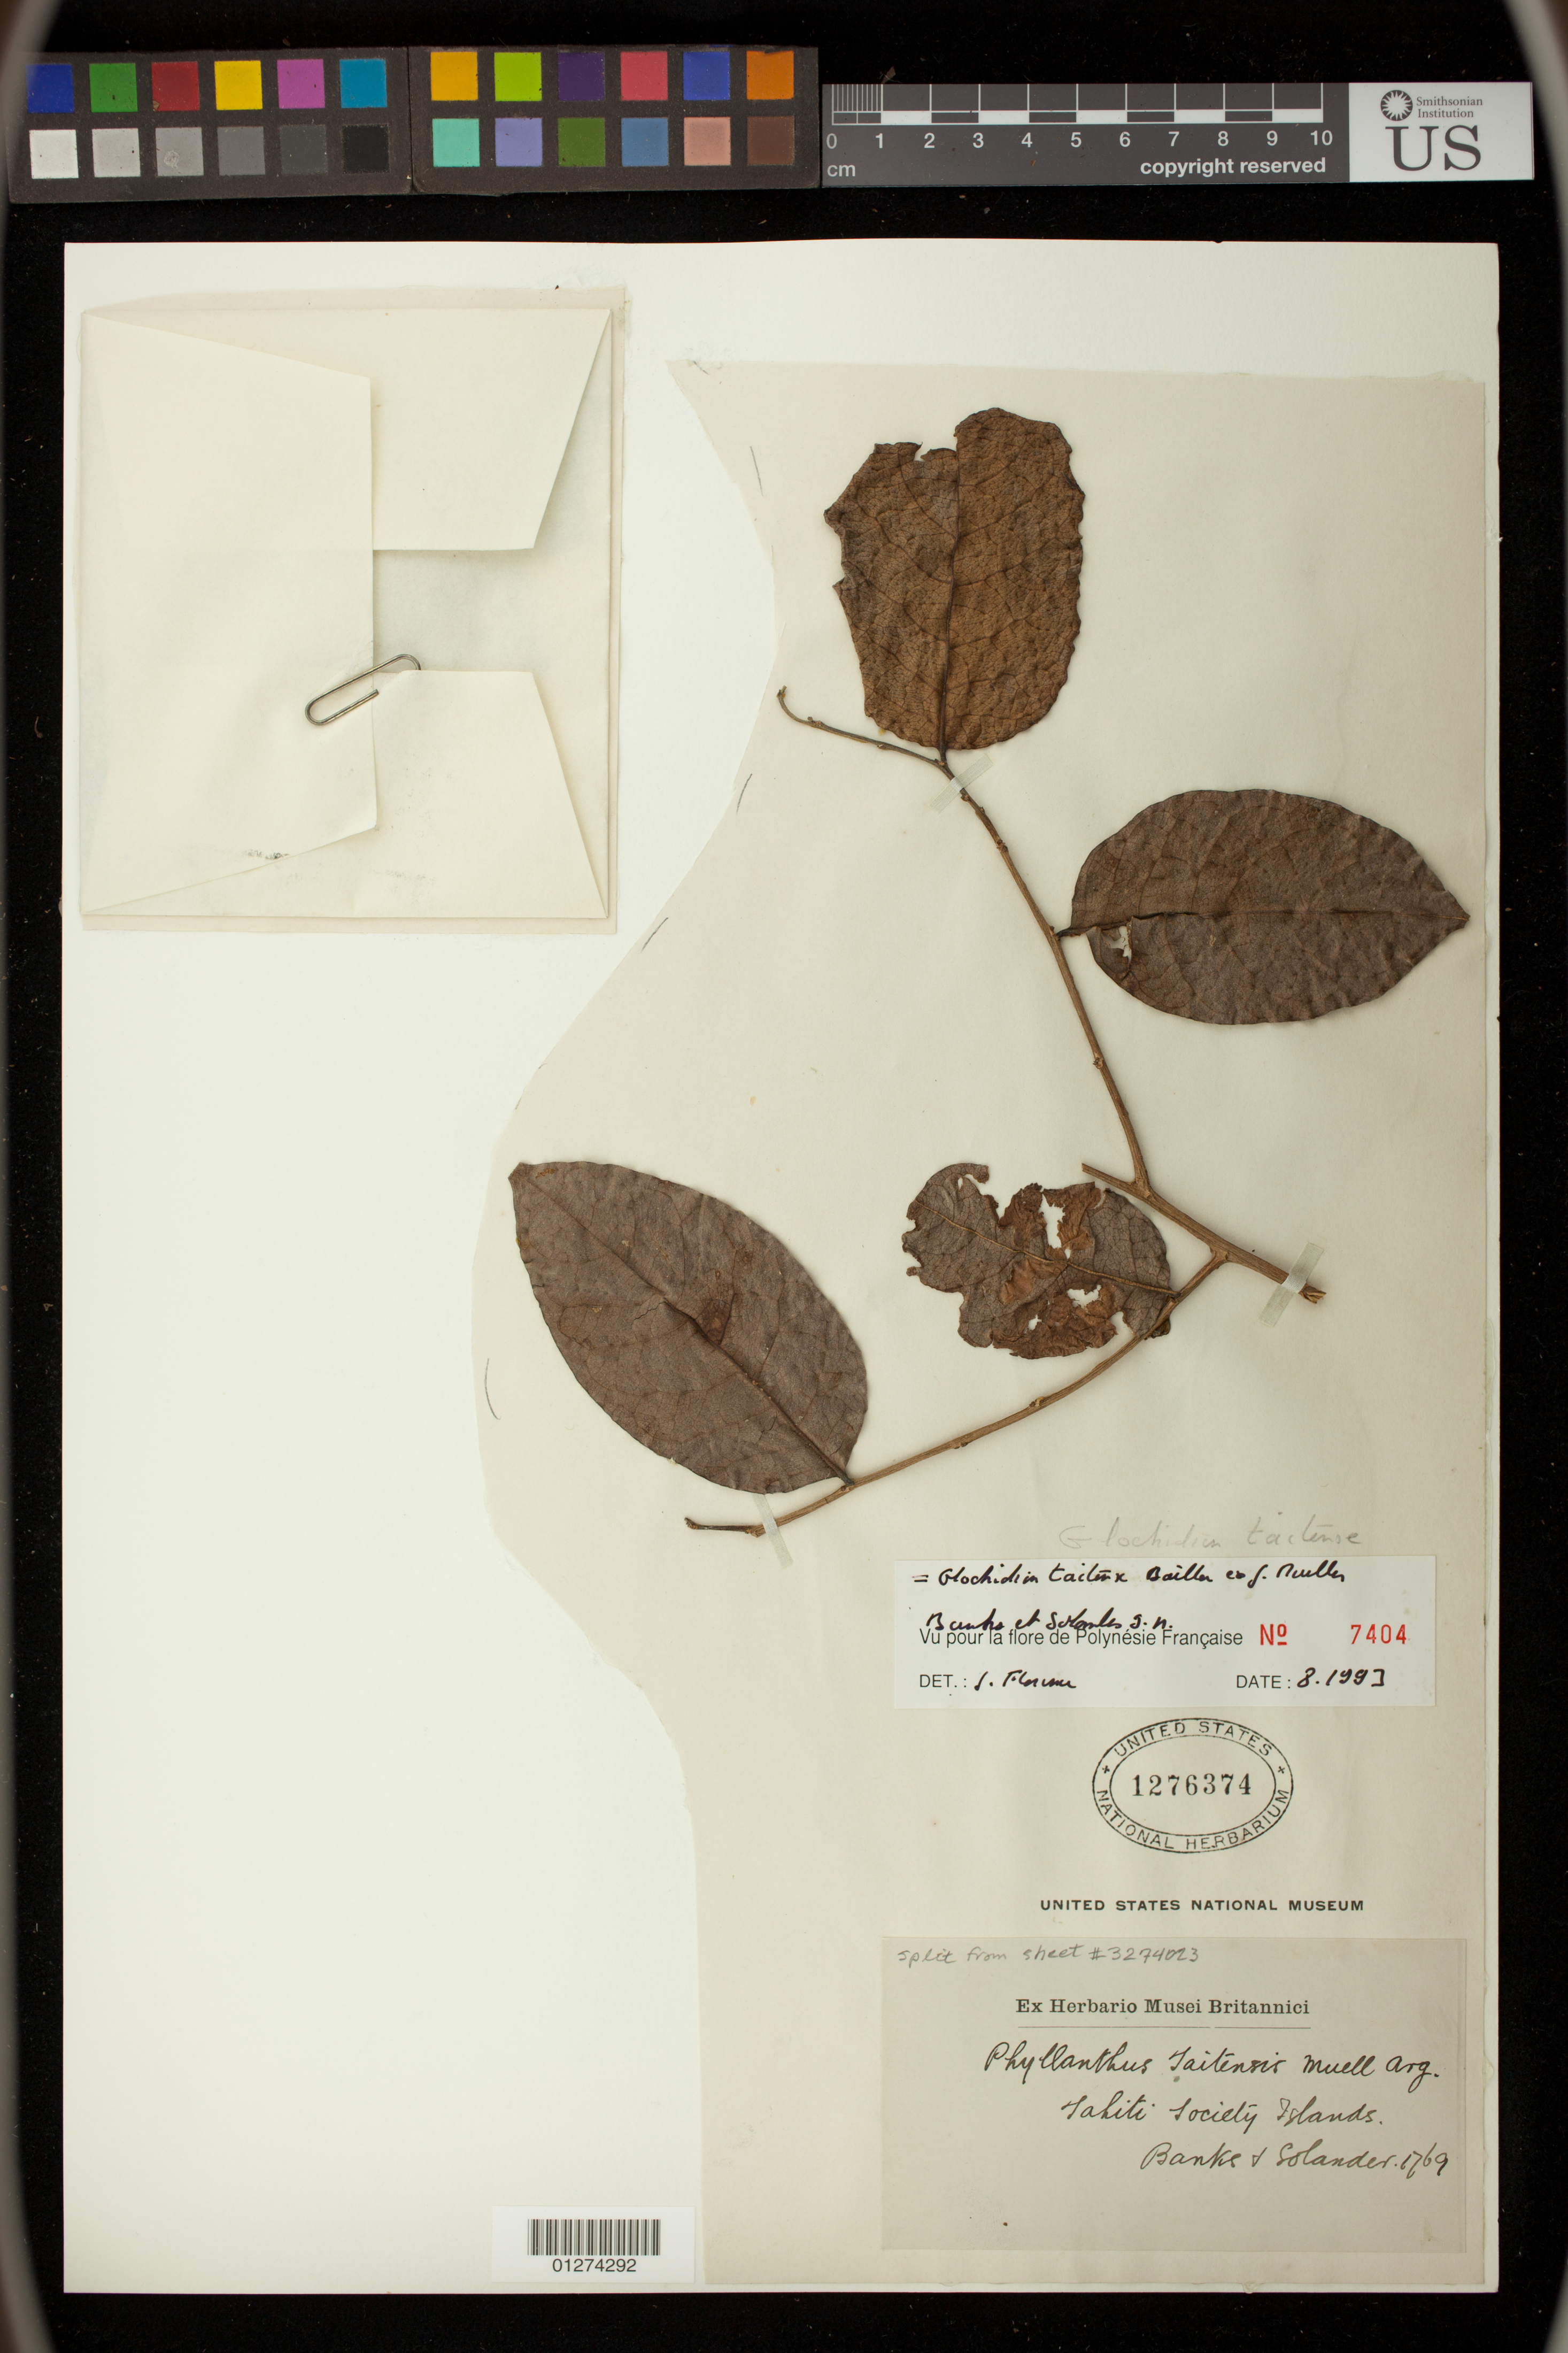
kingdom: Plantae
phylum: Tracheophyta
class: Magnoliopsida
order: Malpighiales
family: Phyllanthaceae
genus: Phyllanthus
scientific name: Phyllanthus taitensis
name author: (Baill. ex Müll. Arg.) Müll. Arg.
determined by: Wagner, W. L., (BOT), Smithsonian Institution - National Museum of Natural History (UNITED STATES)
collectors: -- Banks & D. C. Solander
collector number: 1769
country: French Polynesia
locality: Tahiti, Society Islands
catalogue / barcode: US 1276374